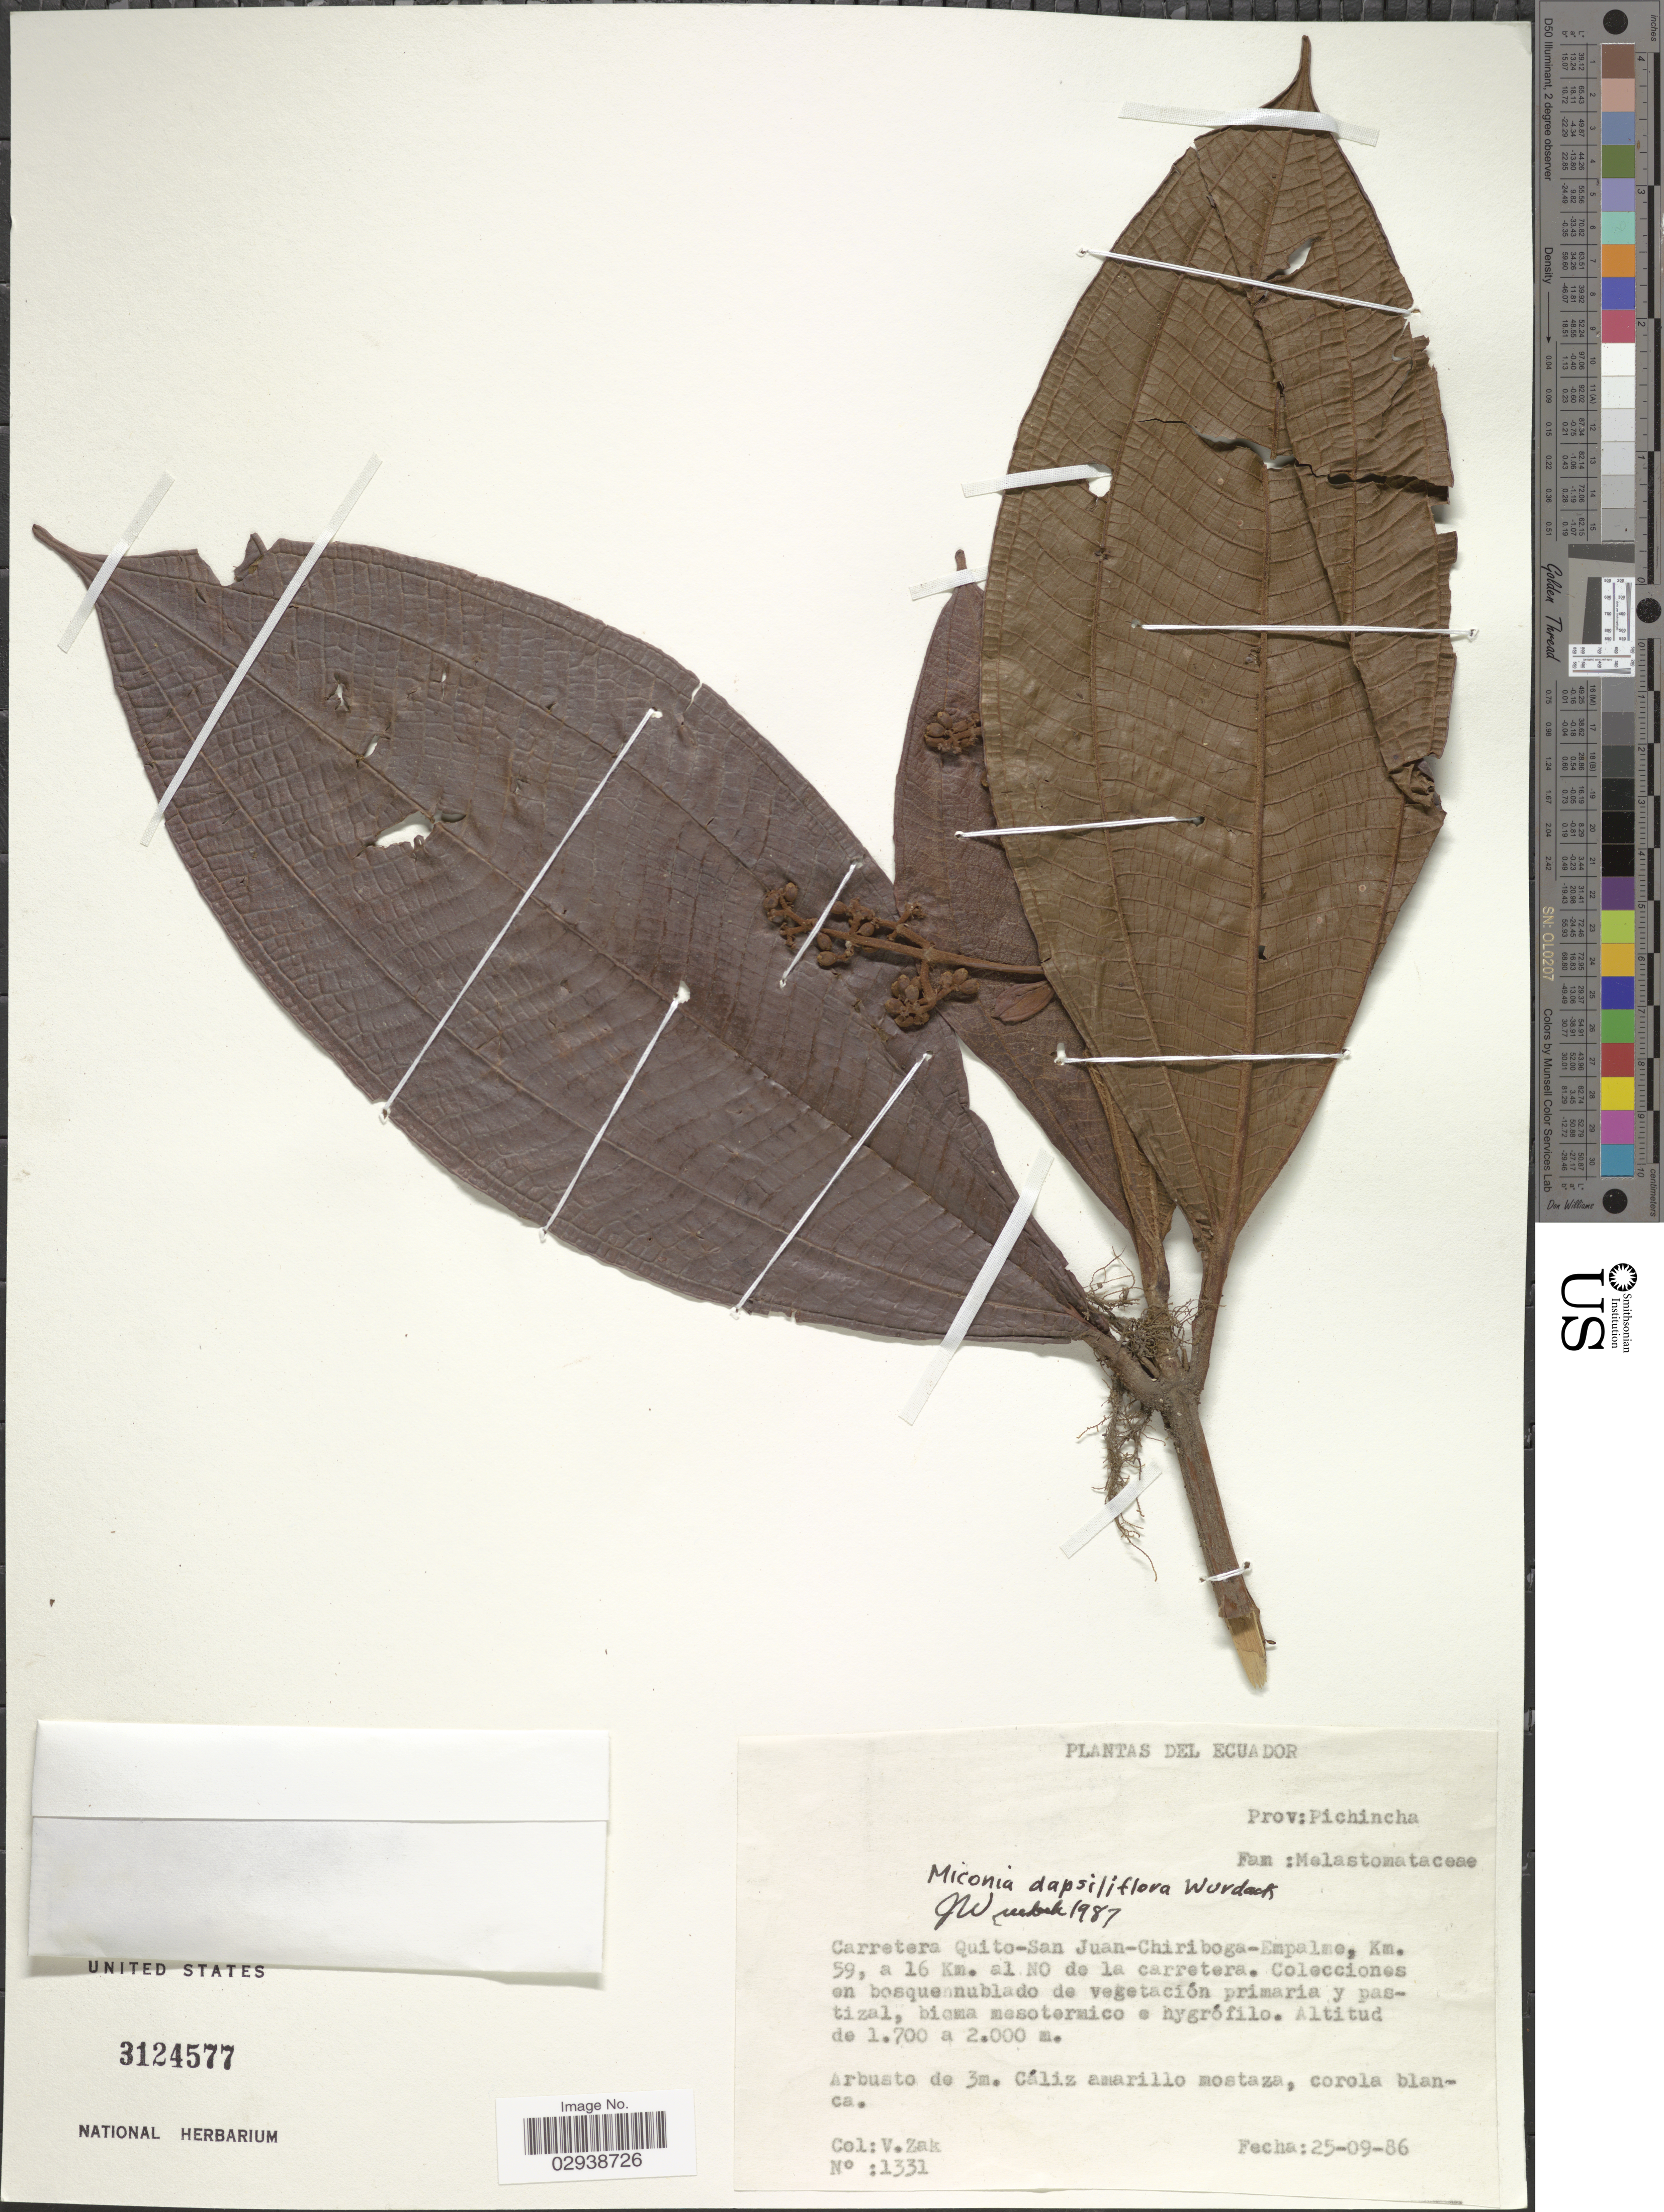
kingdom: Plantae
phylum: Tracheophyta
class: Magnoliopsida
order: Myrtales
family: Melastomataceae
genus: Miconia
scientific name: Miconia dapsiliflora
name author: Wurdack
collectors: V. Zak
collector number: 1331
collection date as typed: Transcribed d/m/y: 25/9/86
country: Ecuador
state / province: Pichincha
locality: Carretera Quito-San Juan-Chiriboga-Empalme, Km. 59, a 16 km. al NO de la carretera.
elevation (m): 1700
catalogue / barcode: US 3124577